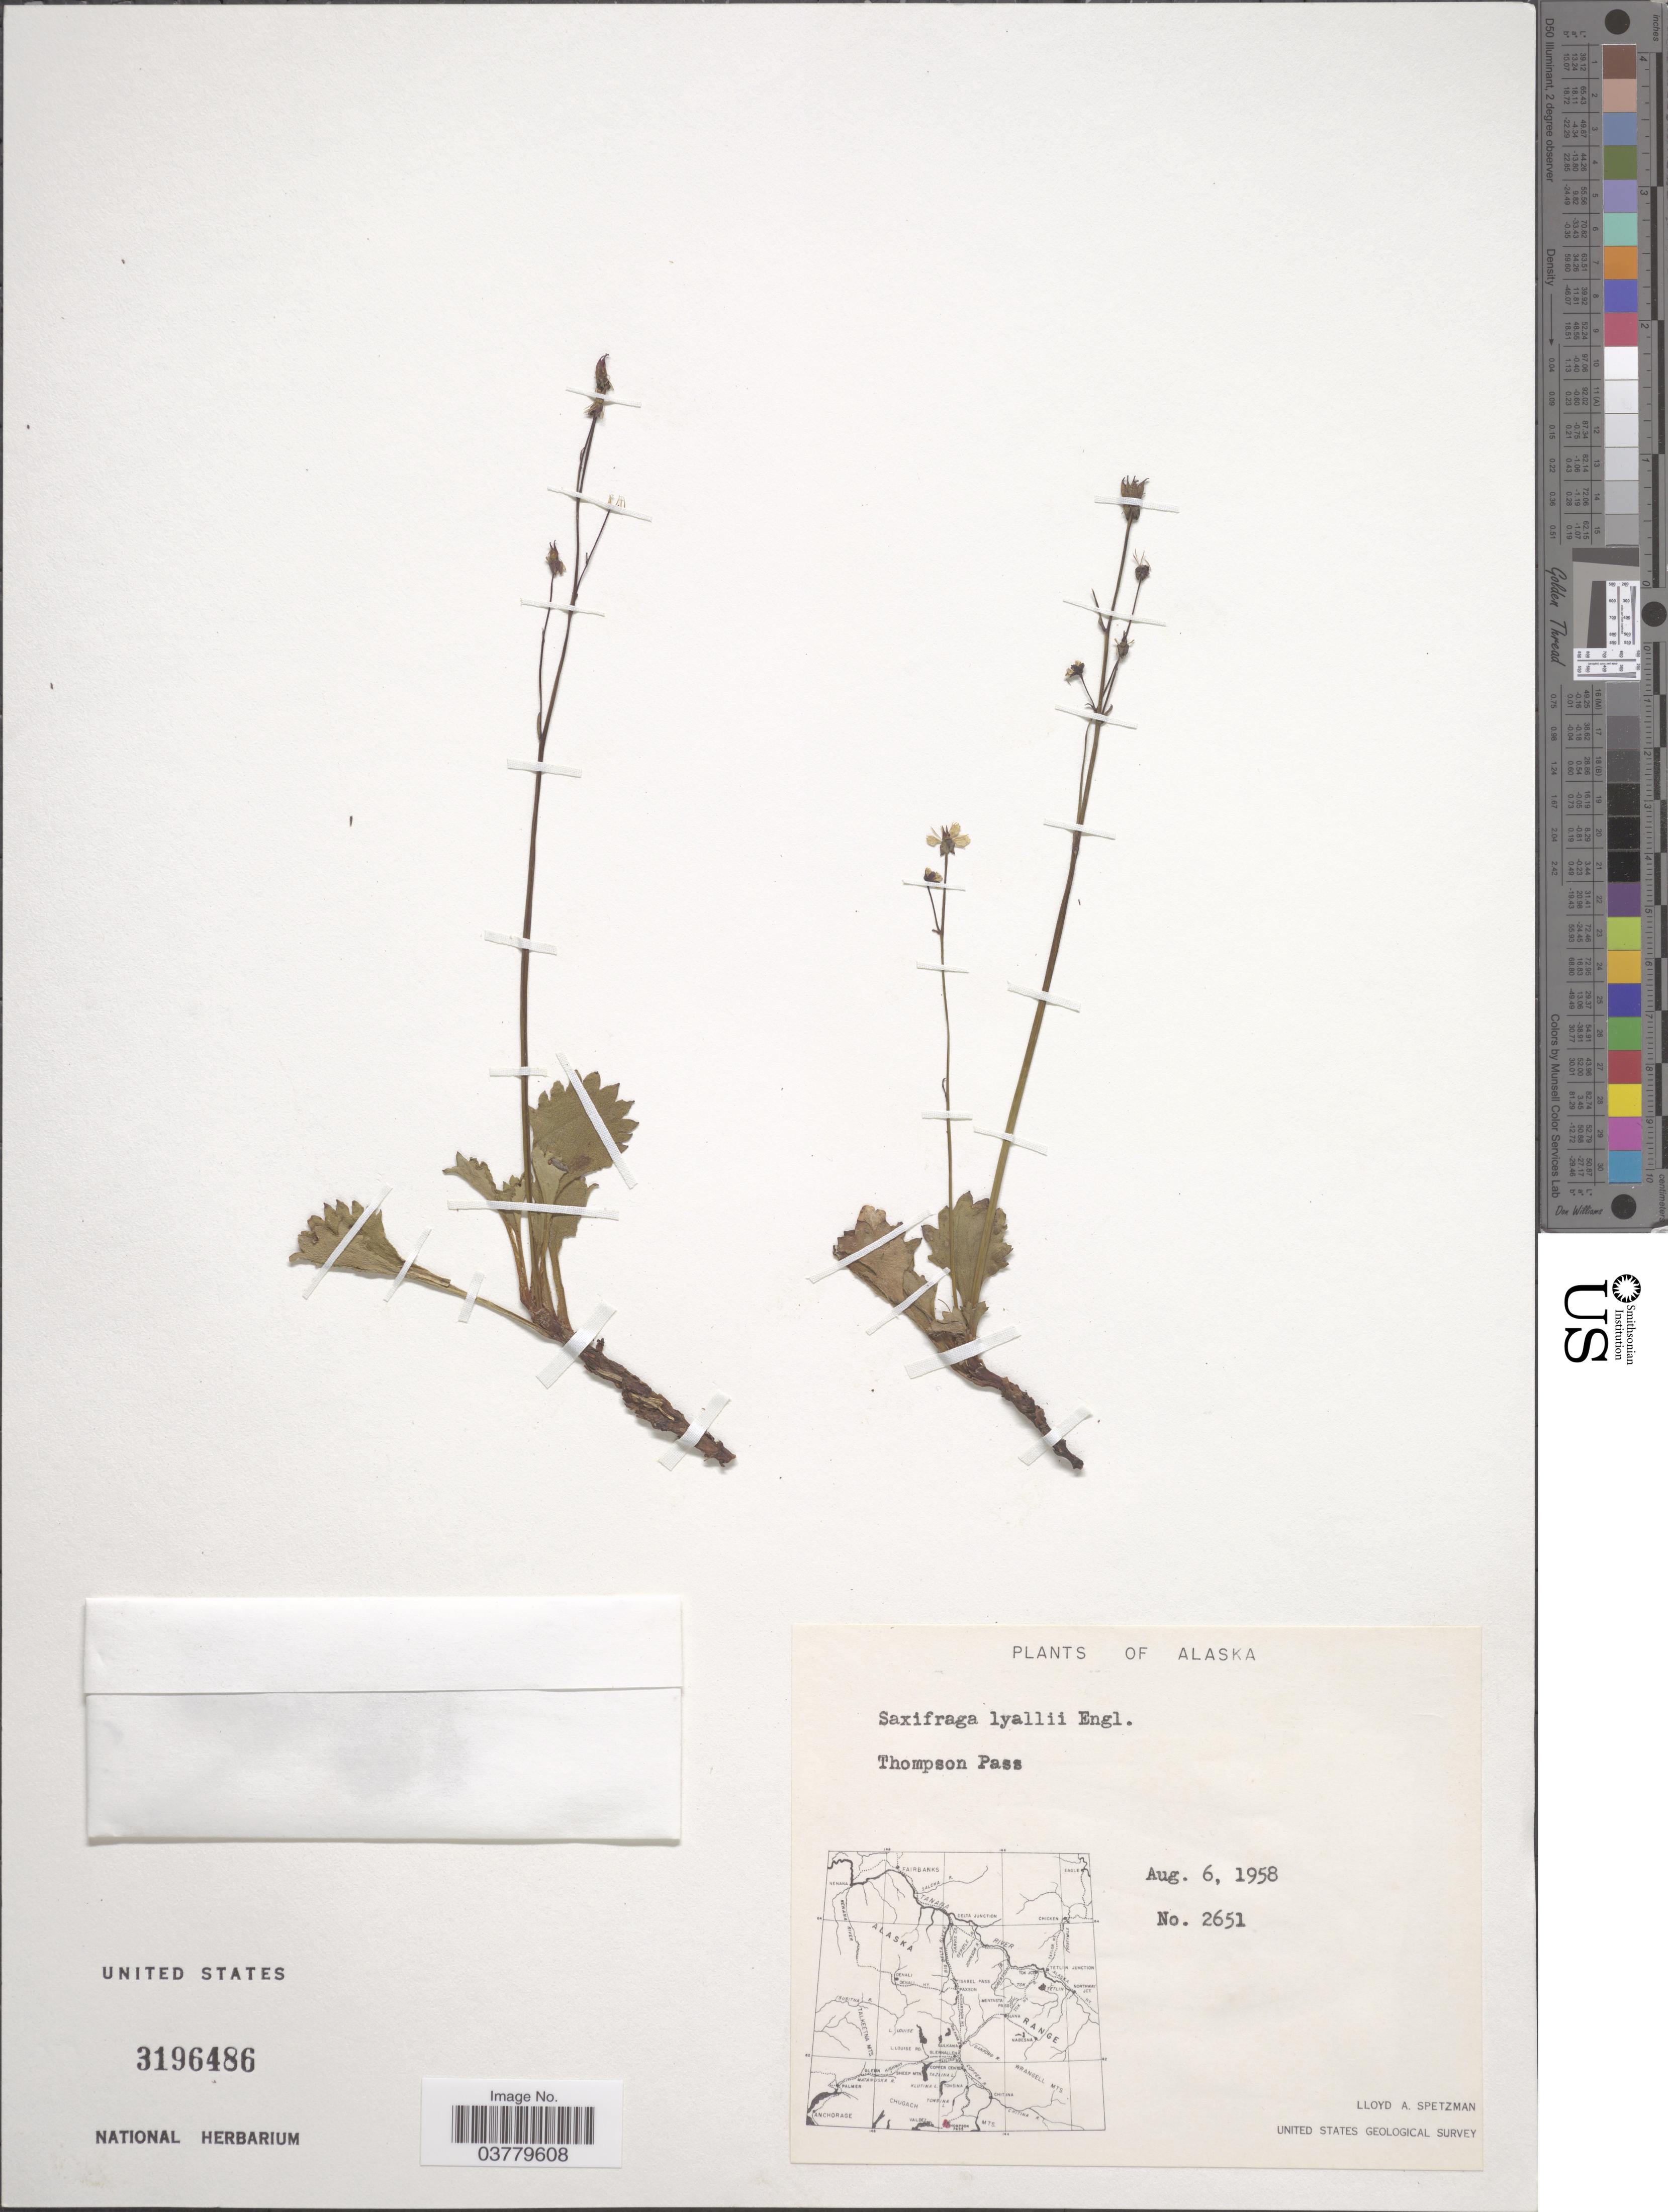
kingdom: Plantae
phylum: Tracheophyta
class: Magnoliopsida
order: Saxifragales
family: Saxifragaceae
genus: Micranthes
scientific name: Micranthes lyalii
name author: (Engl.) Small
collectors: L. Spetzman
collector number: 2651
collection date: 1958-08-06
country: United States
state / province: Alaska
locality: Thompson Pass.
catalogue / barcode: US 3196486